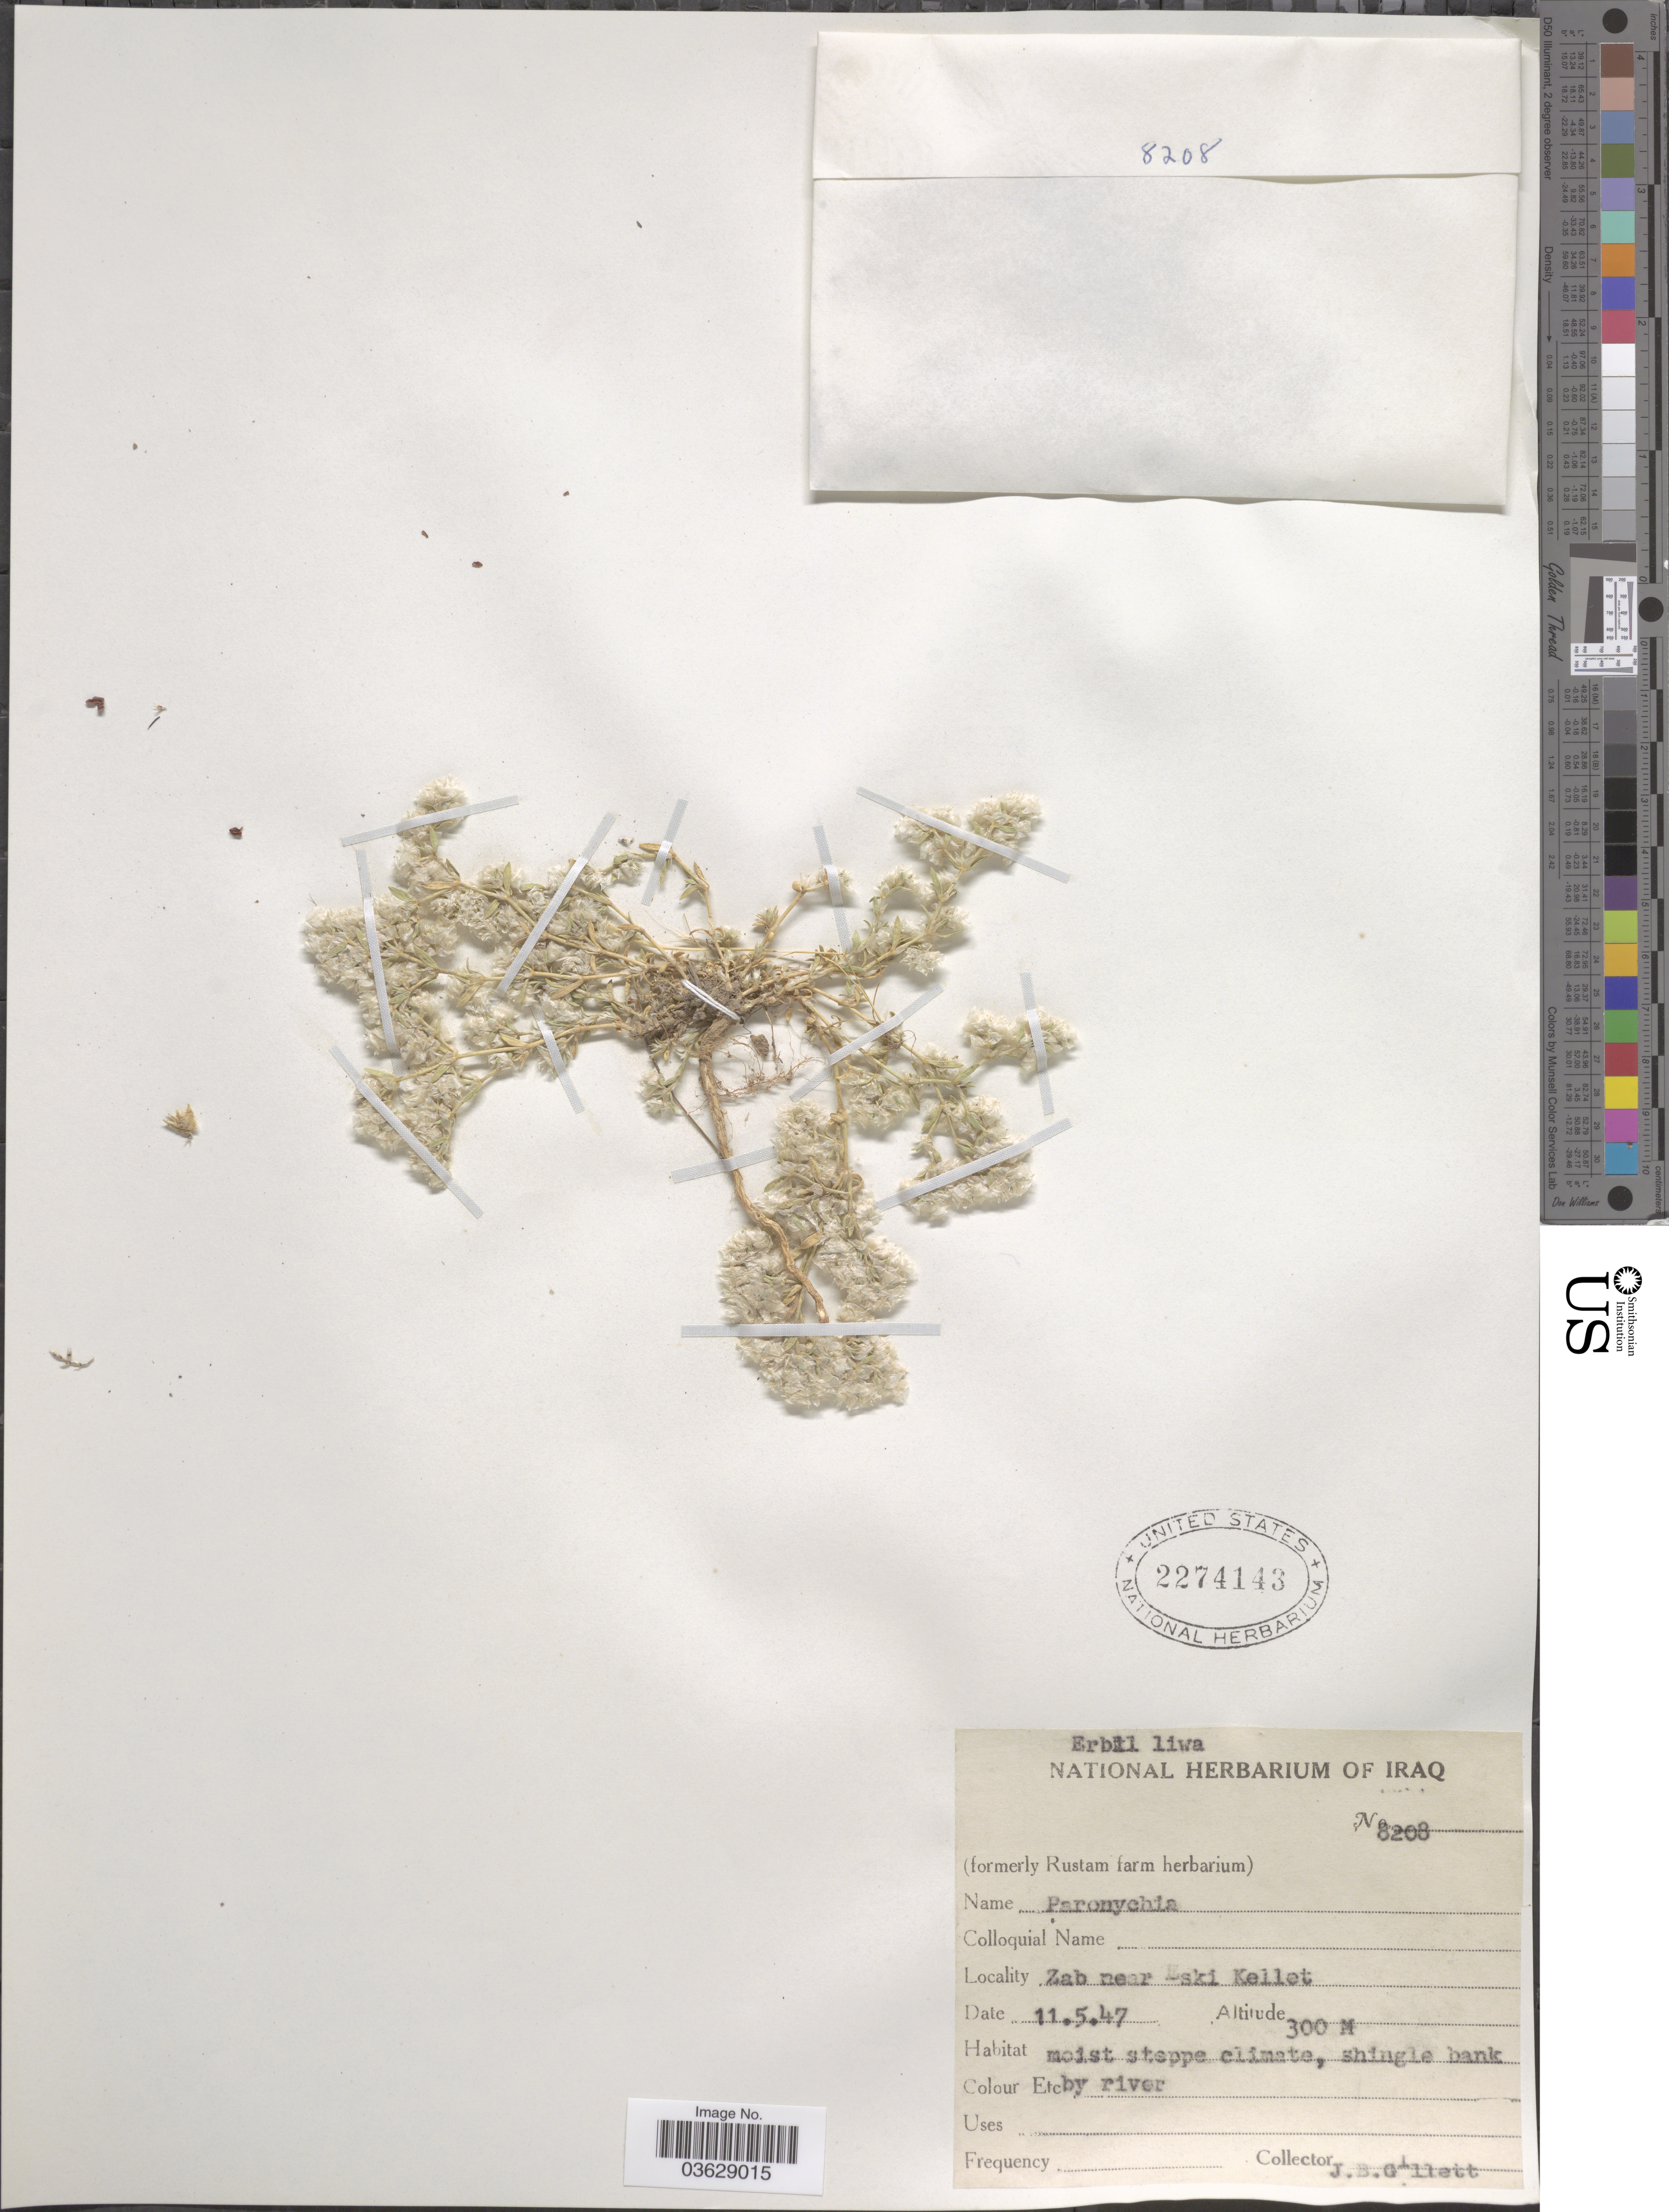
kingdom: Plantae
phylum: Tracheophyta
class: Magnoliopsida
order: Caryophyllales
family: Caryophyllaceae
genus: Paronychia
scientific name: Paronychia sp.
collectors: J. B. Gillett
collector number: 8208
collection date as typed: Transcribed d/m/y: 11/5/47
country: Iraq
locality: Erbil liwa. Zab near Eski Kellet.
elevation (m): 300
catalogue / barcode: US 2274143